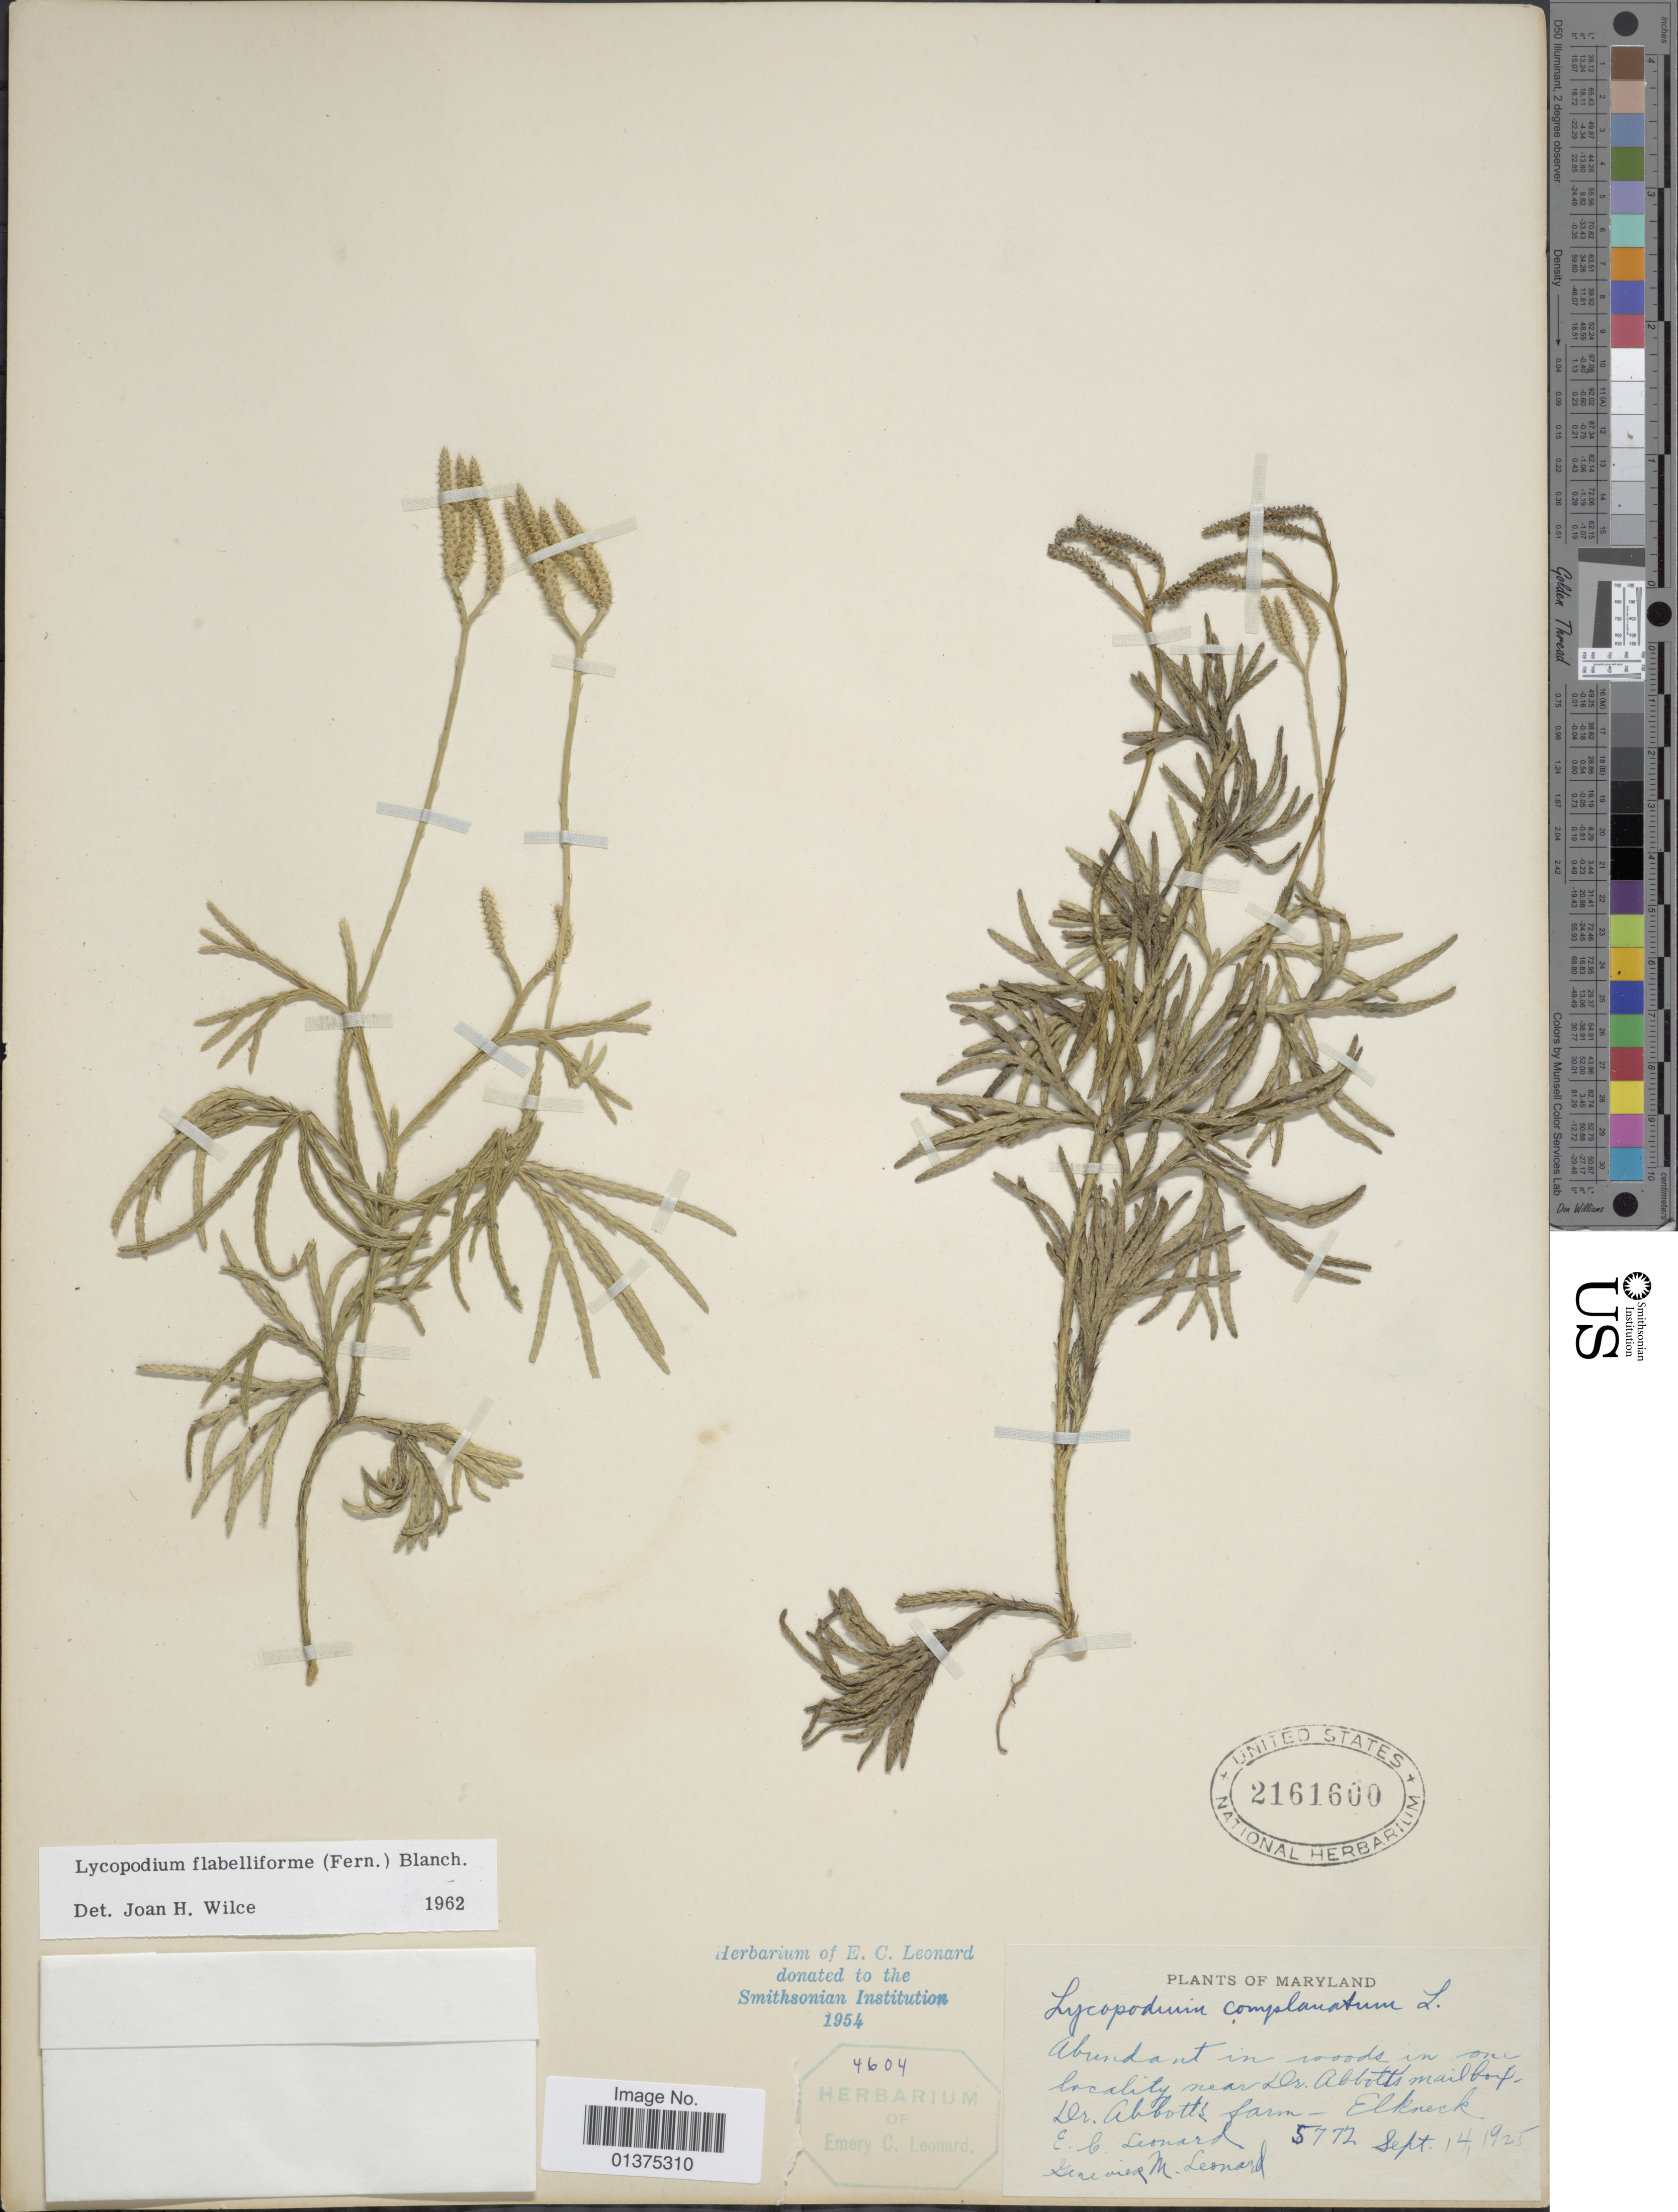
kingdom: Plantae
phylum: Tracheophyta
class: Lycopodiopsida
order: Lycopodiales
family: Lycopodiaceae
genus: Diphasiastrum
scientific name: Diphasiastrum digitatum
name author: (Dill. ex A. Braun) Holub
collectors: E. C. Leonard & G. M. Leonard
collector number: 5772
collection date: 1925-09-14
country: United States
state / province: Maryland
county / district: Cecil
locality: Abundant in woods in one locality near Dr. Abbott's mailbox. Dr. Abbott's farm. Elkneck.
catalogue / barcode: US 2161600